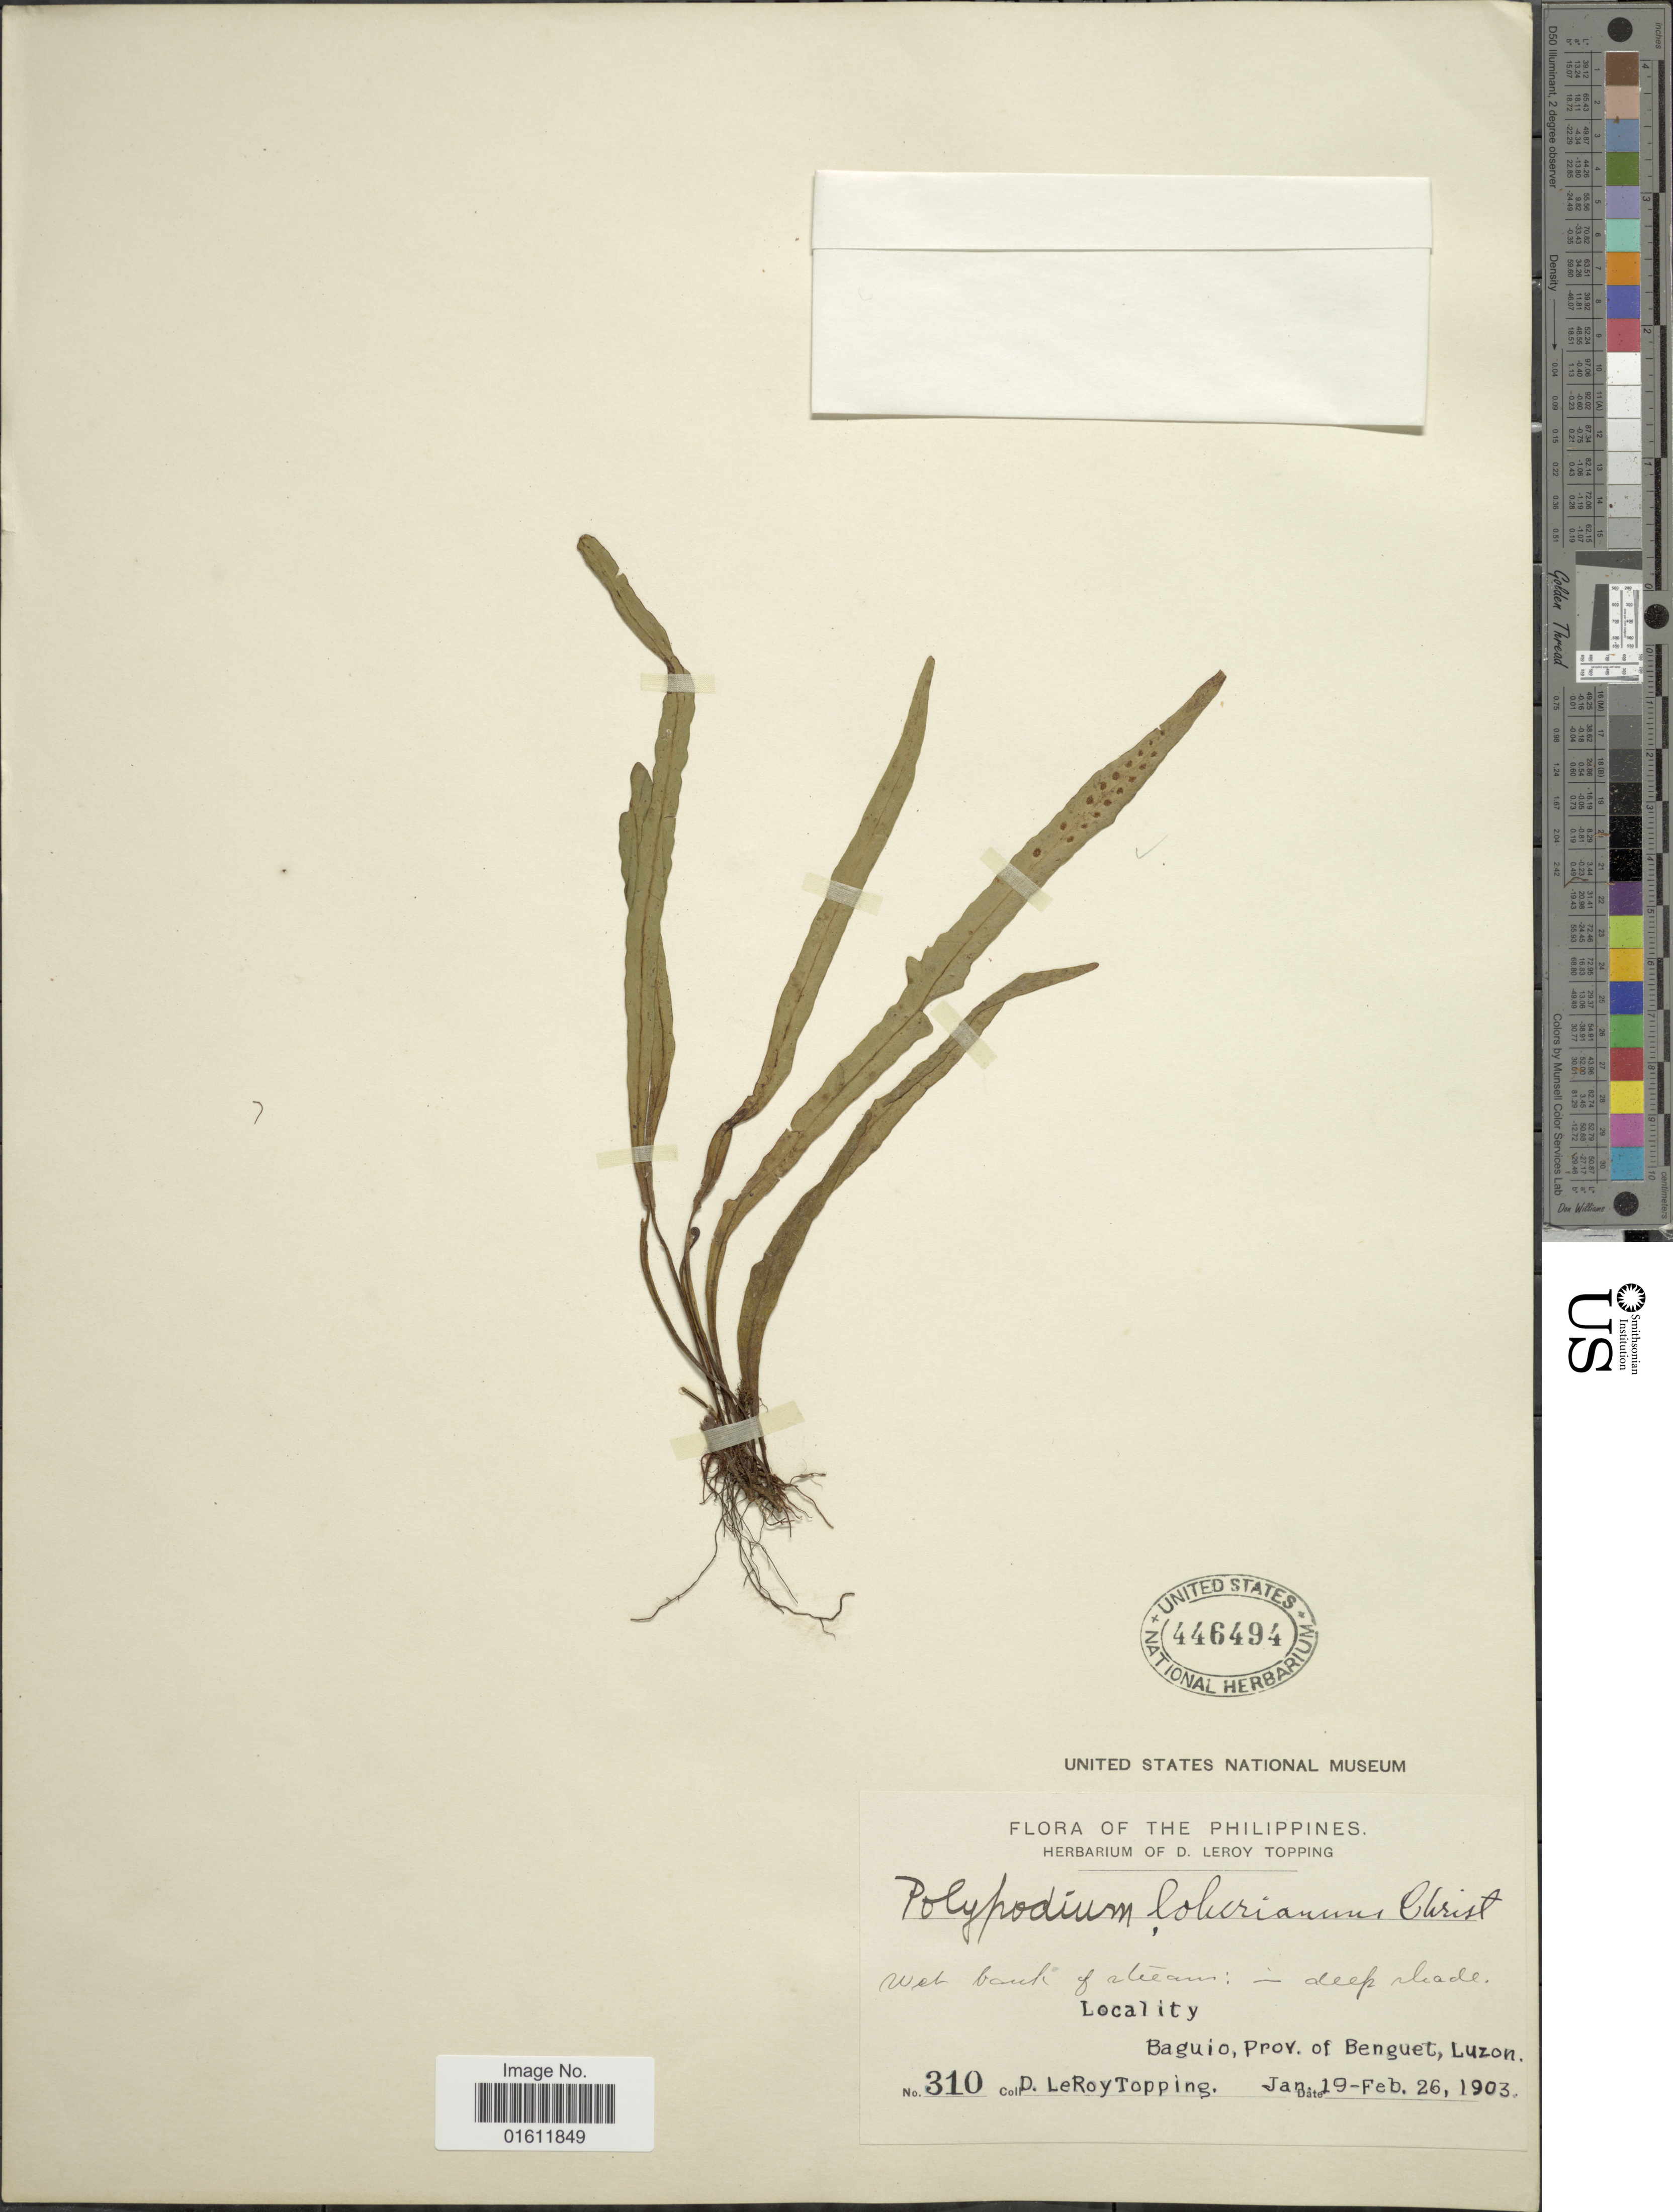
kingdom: Plantae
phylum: Tracheophyta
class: Polypodiopsida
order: Polypodiales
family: Polypodiaceae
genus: Themelium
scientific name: Themelium loherianum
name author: (Christ) Parris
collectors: D. L. Topping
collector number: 310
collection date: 1903-01-19/1903-02-26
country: Philippines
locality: Luozn, Baguio, Prov. of Benguet, wet bank of stream.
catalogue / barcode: US 446494